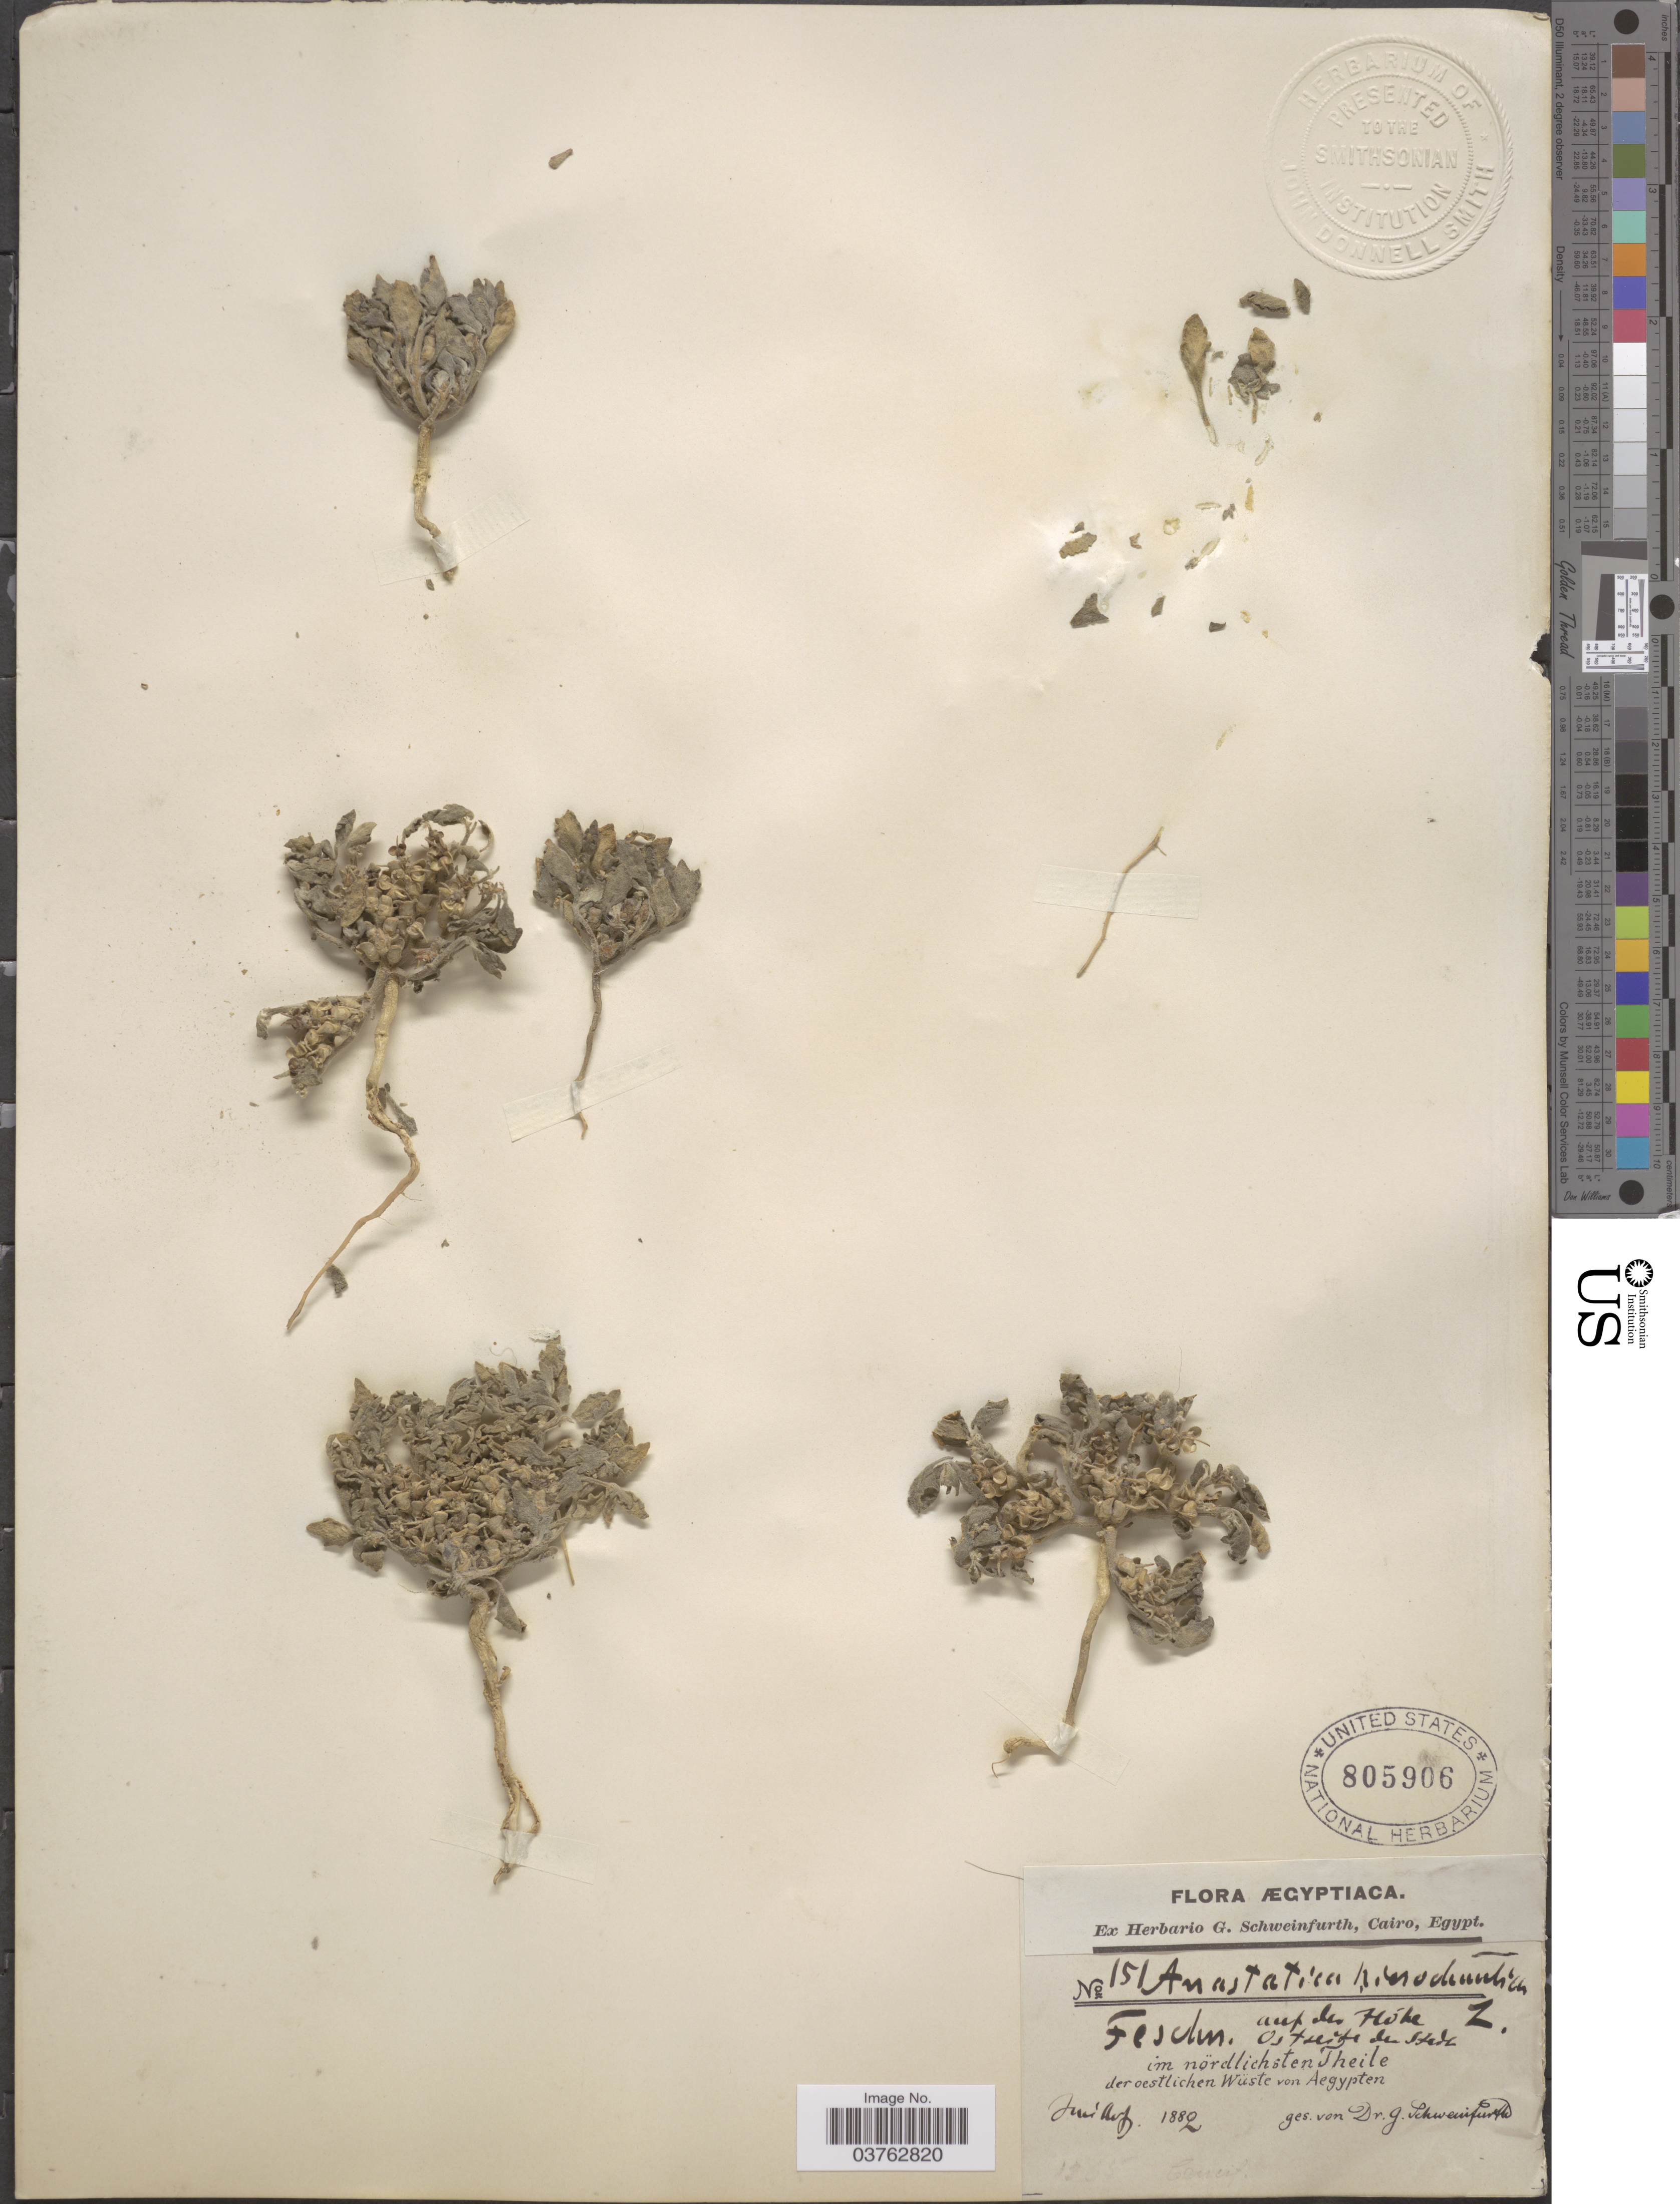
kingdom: Plantae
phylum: Tracheophyta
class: Magnoliopsida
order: Brassicales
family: Brassicaceae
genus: Anastatica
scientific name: Anastatica hierochuntica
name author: L.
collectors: G. A. Schweinfurth (herbarium)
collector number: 151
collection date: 1882-06/1882-08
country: Egypt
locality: Ægyptiaca. Auf des Hóhe Ostseite des Stadt. In nördlichsten Theile der oestlichen Wüste von Aegypten.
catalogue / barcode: US 805906